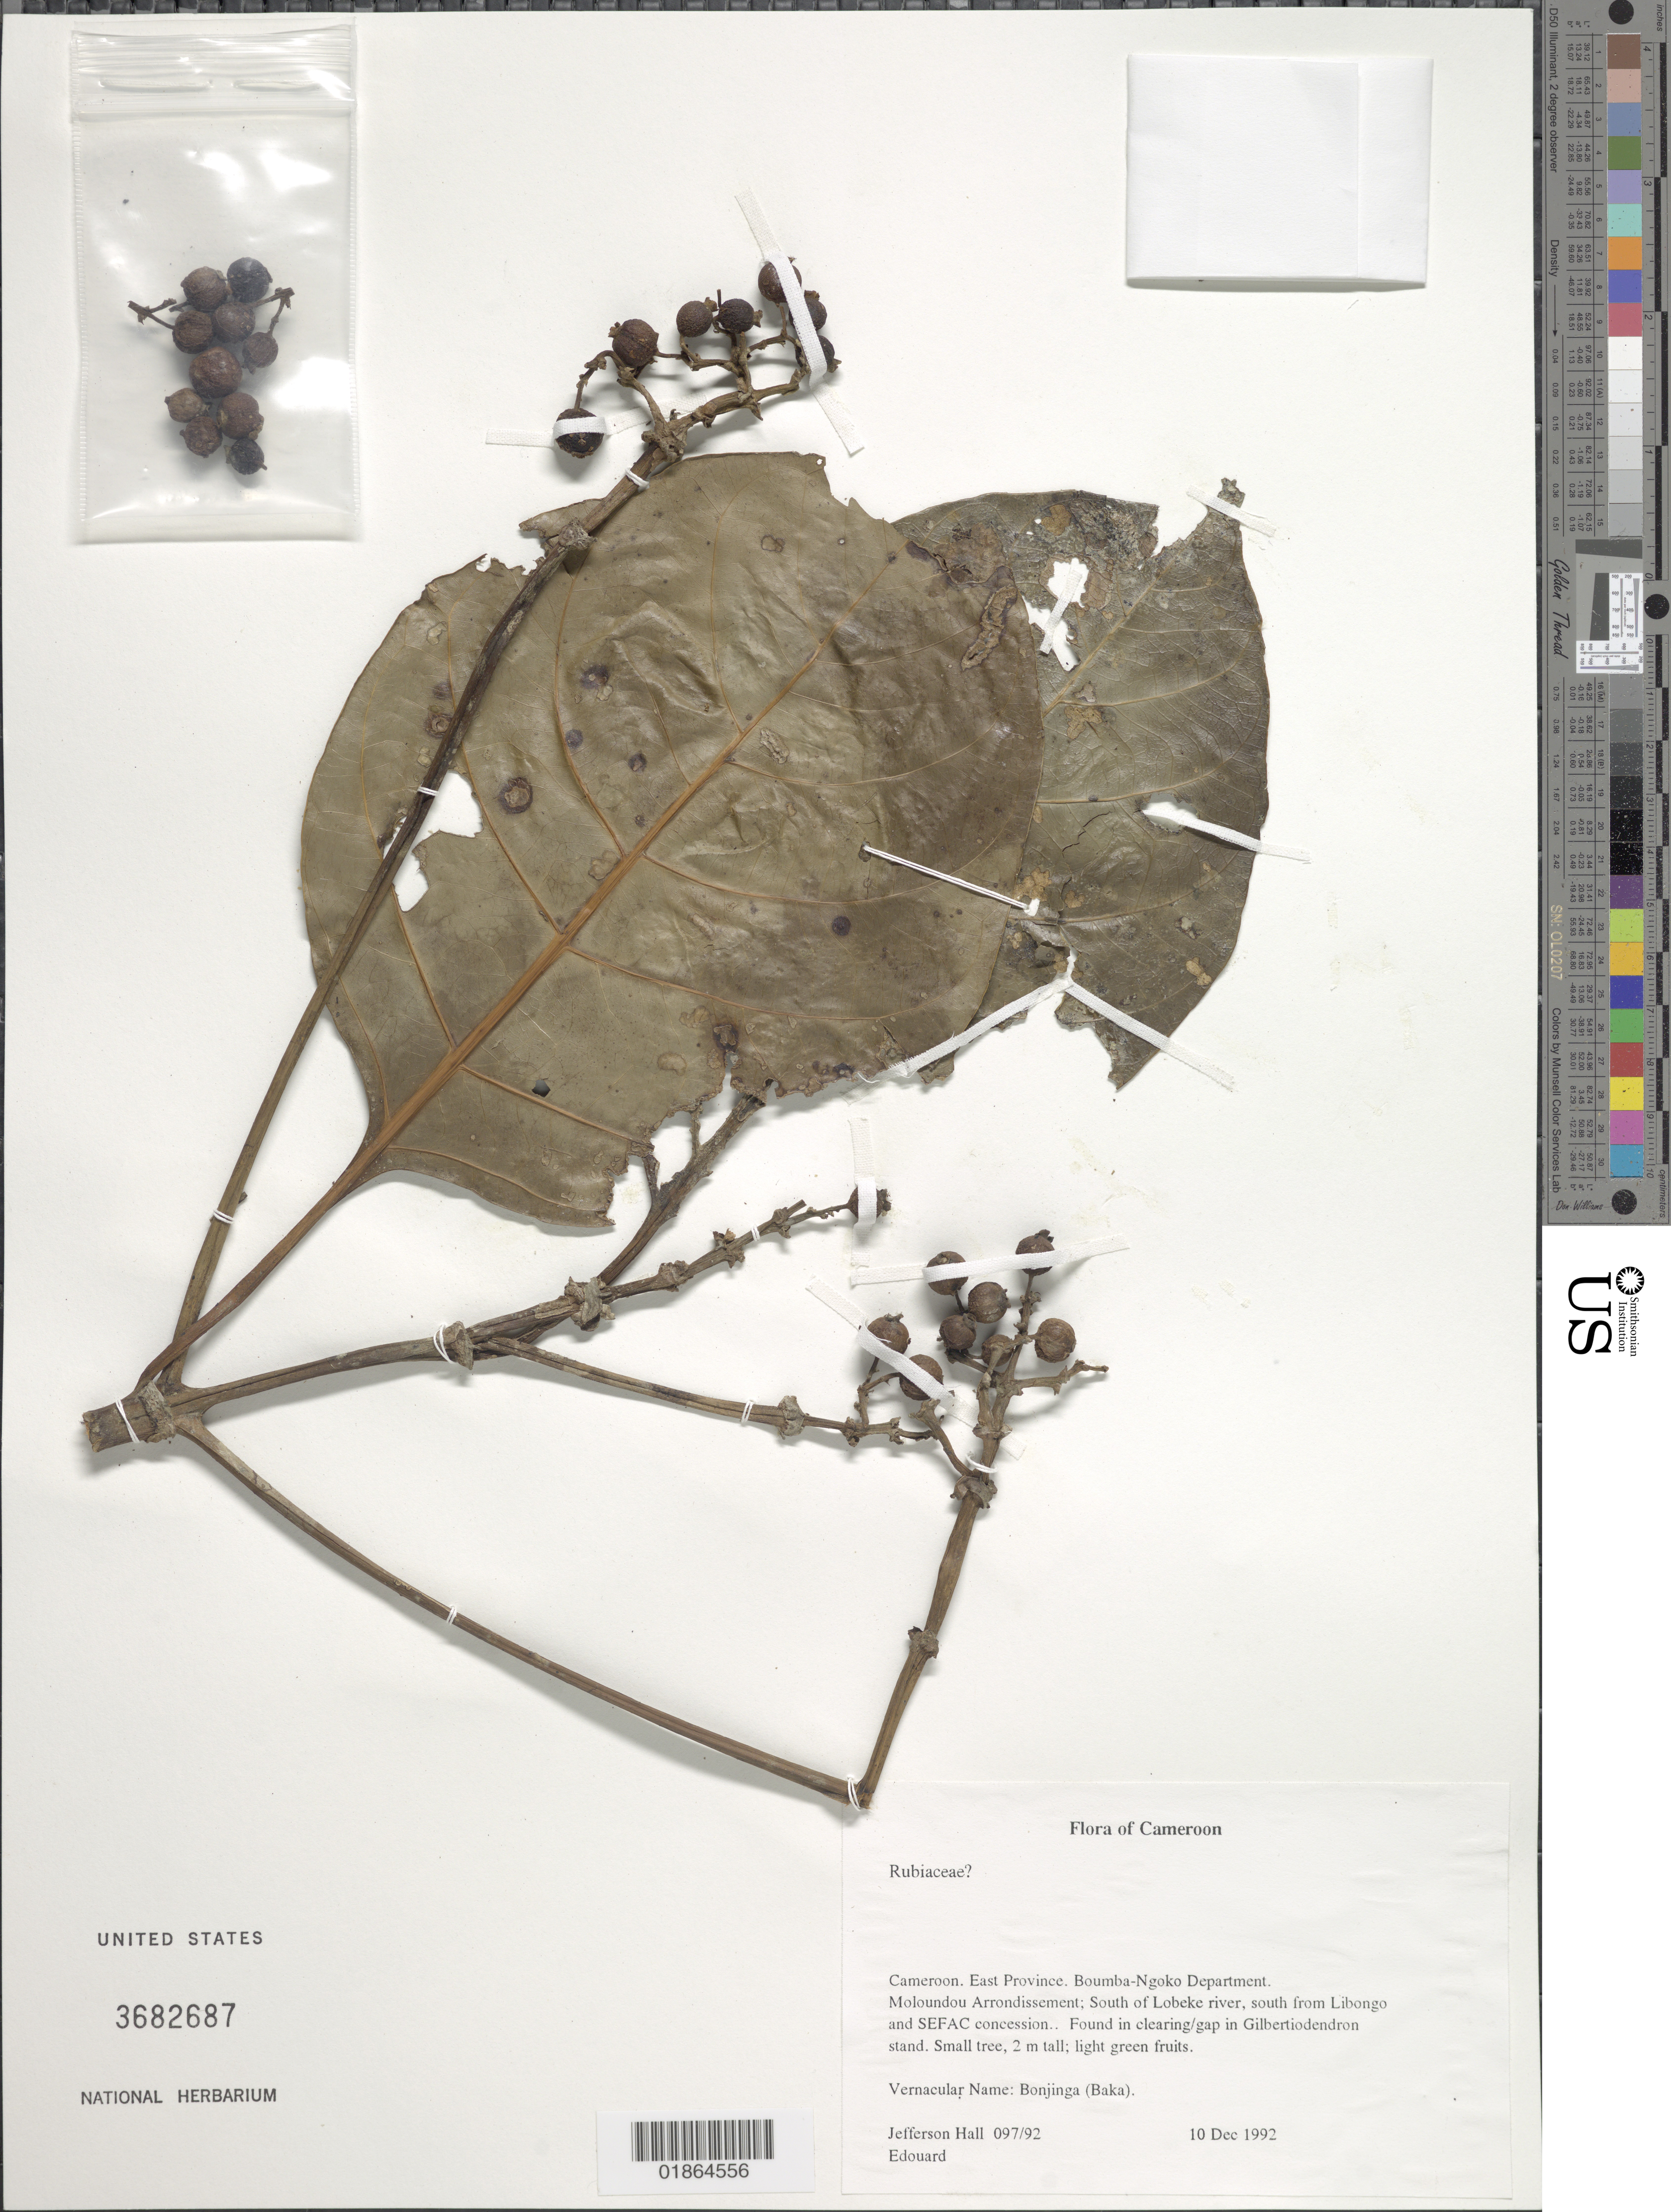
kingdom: Plantae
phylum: Tracheophyta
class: Magnoliopsida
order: Gentianales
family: Rubiaceae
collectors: J. Hall & -. Edouard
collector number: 097/92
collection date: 1992-12-10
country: Cameroon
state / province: Est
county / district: Boumba-ngoko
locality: Moloundou Arrondissement; South of Lobeke river, south from Libongo and SEFAC concession.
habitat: Found in clearing/gap in Gilbertiodendron stand.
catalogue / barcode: US 3682687